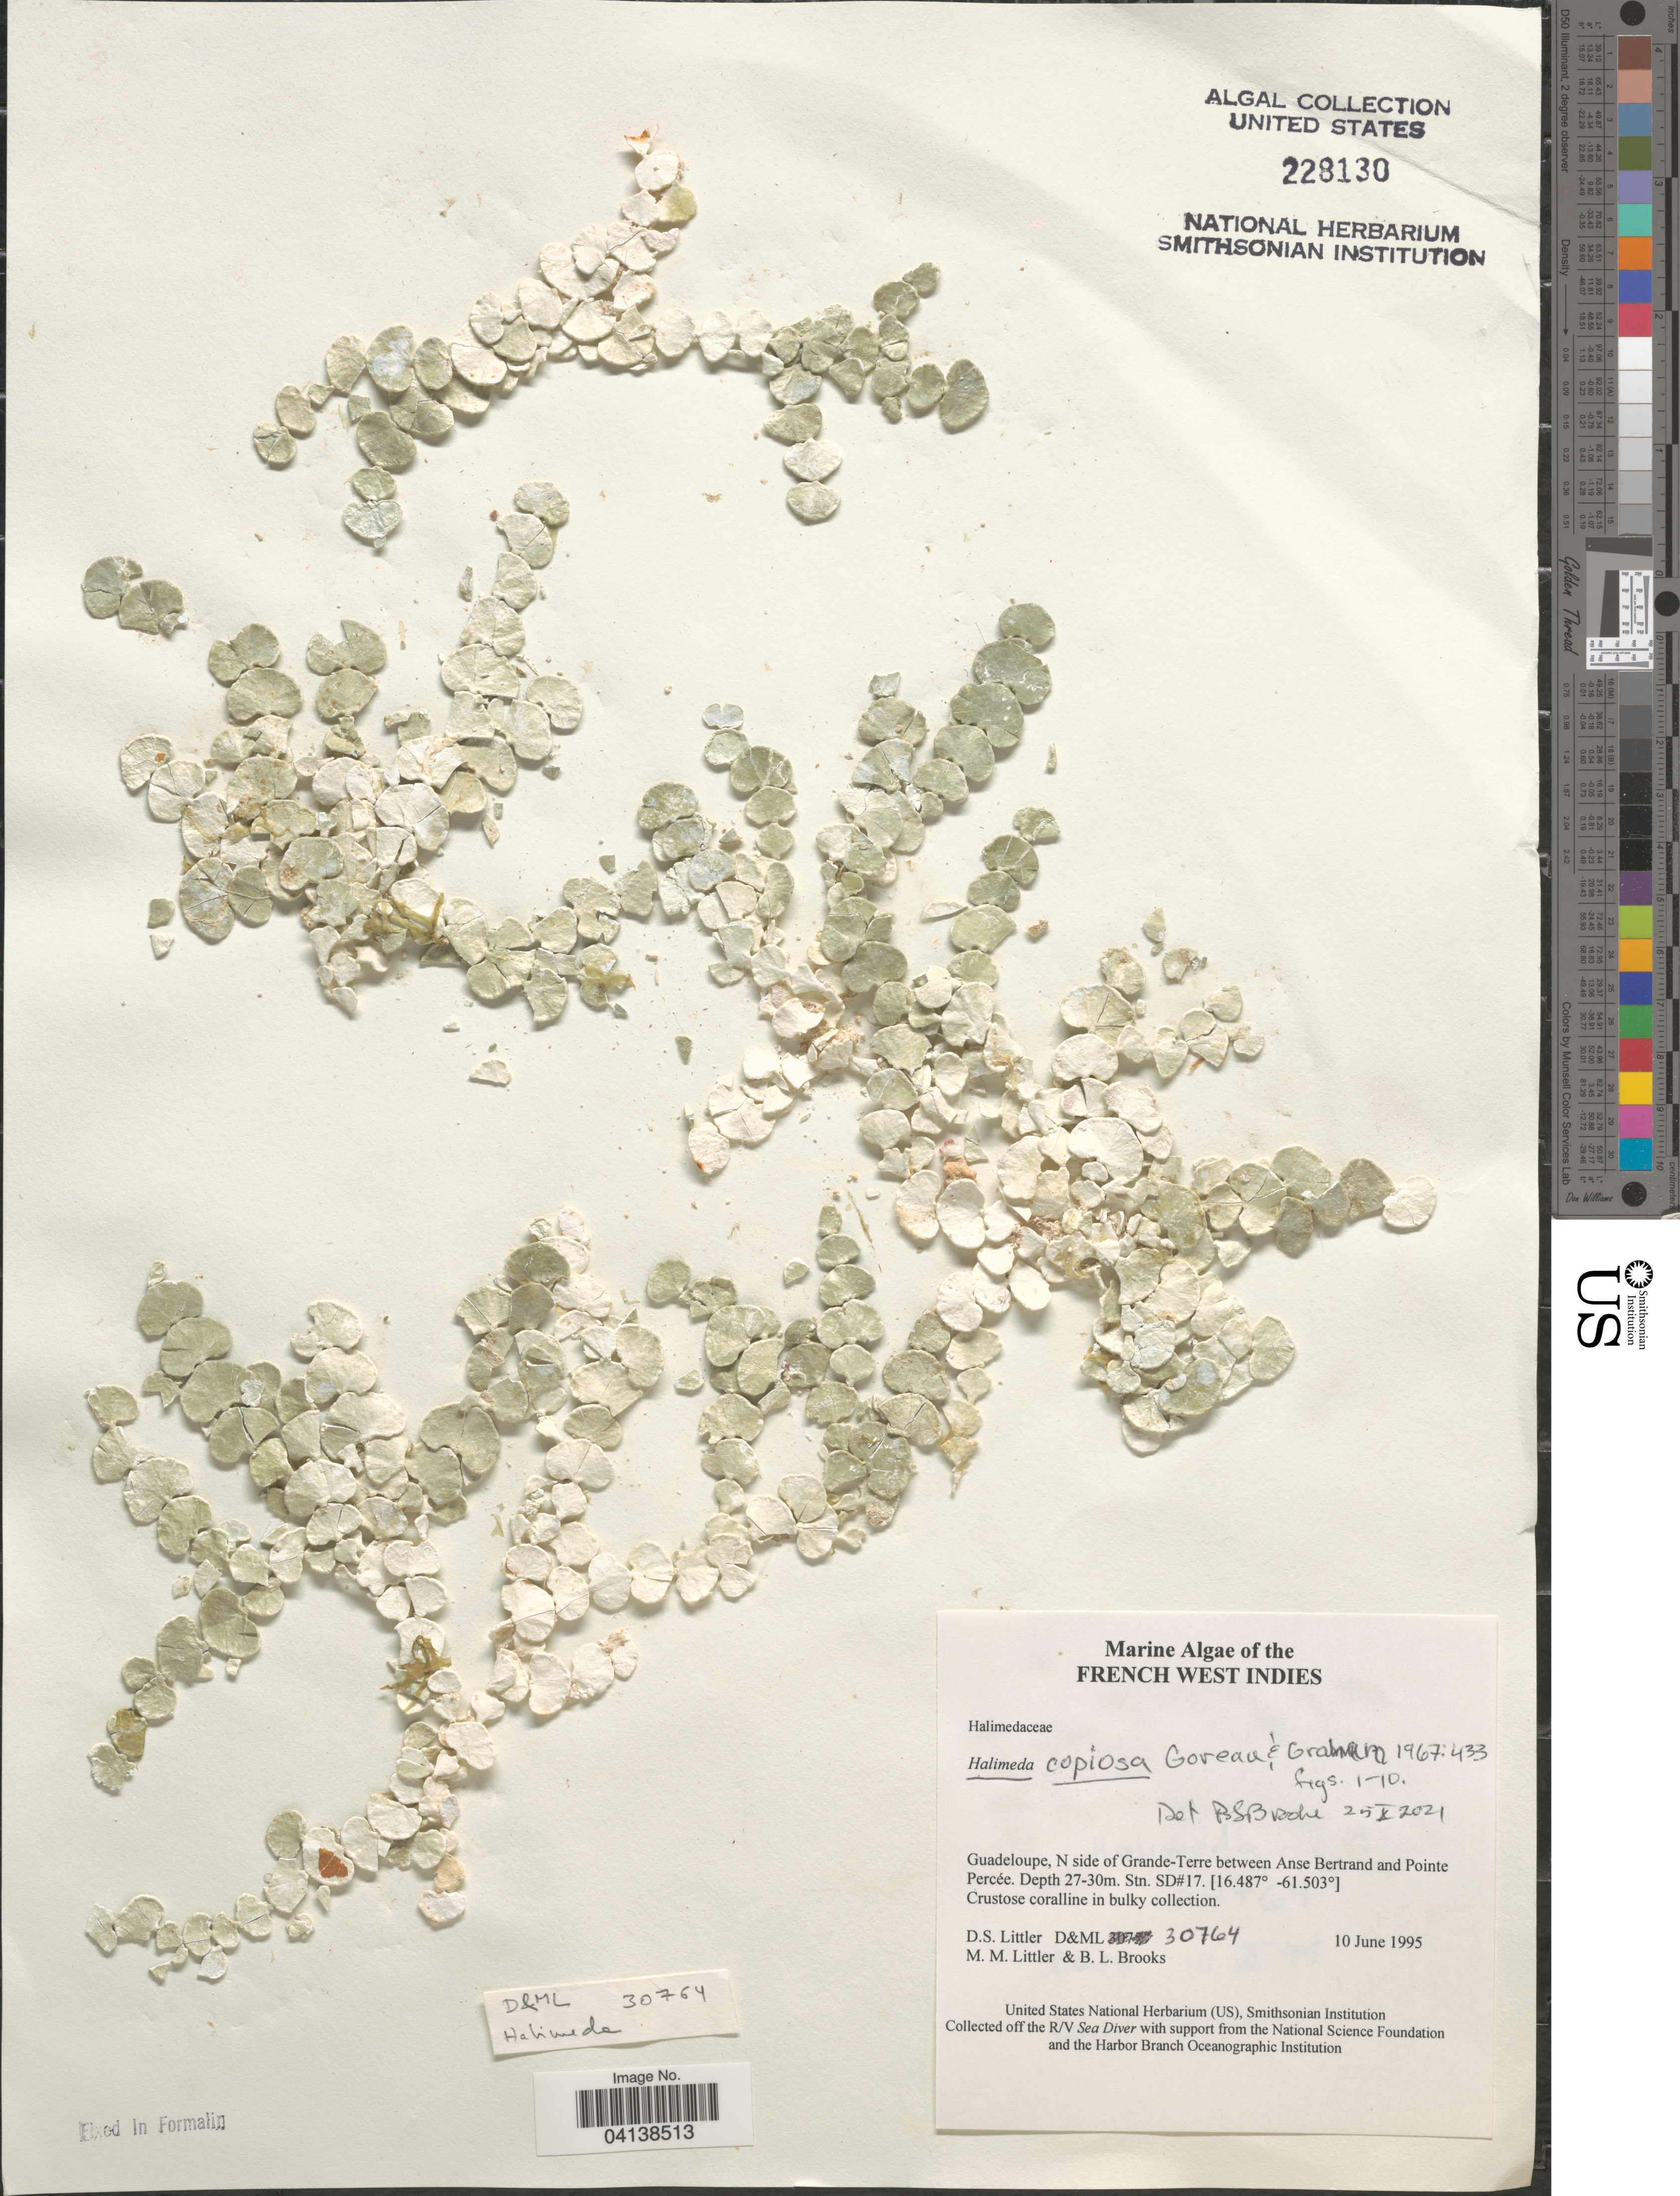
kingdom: Plantae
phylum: Chlorophyta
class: Ulvophyceae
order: Bryopsidales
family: Halimedaceae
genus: Halimeda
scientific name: Halimeda copiosa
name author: Goreau & E.A. Graham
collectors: D. S. Littler & B. Brooks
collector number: D&ML 30764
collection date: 1995-06-10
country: Guadeloupe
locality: French West Indies. N side of Grande-Terre between Anse Bertrand and Pointe Percée. Stn. SD#17.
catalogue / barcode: US 228130